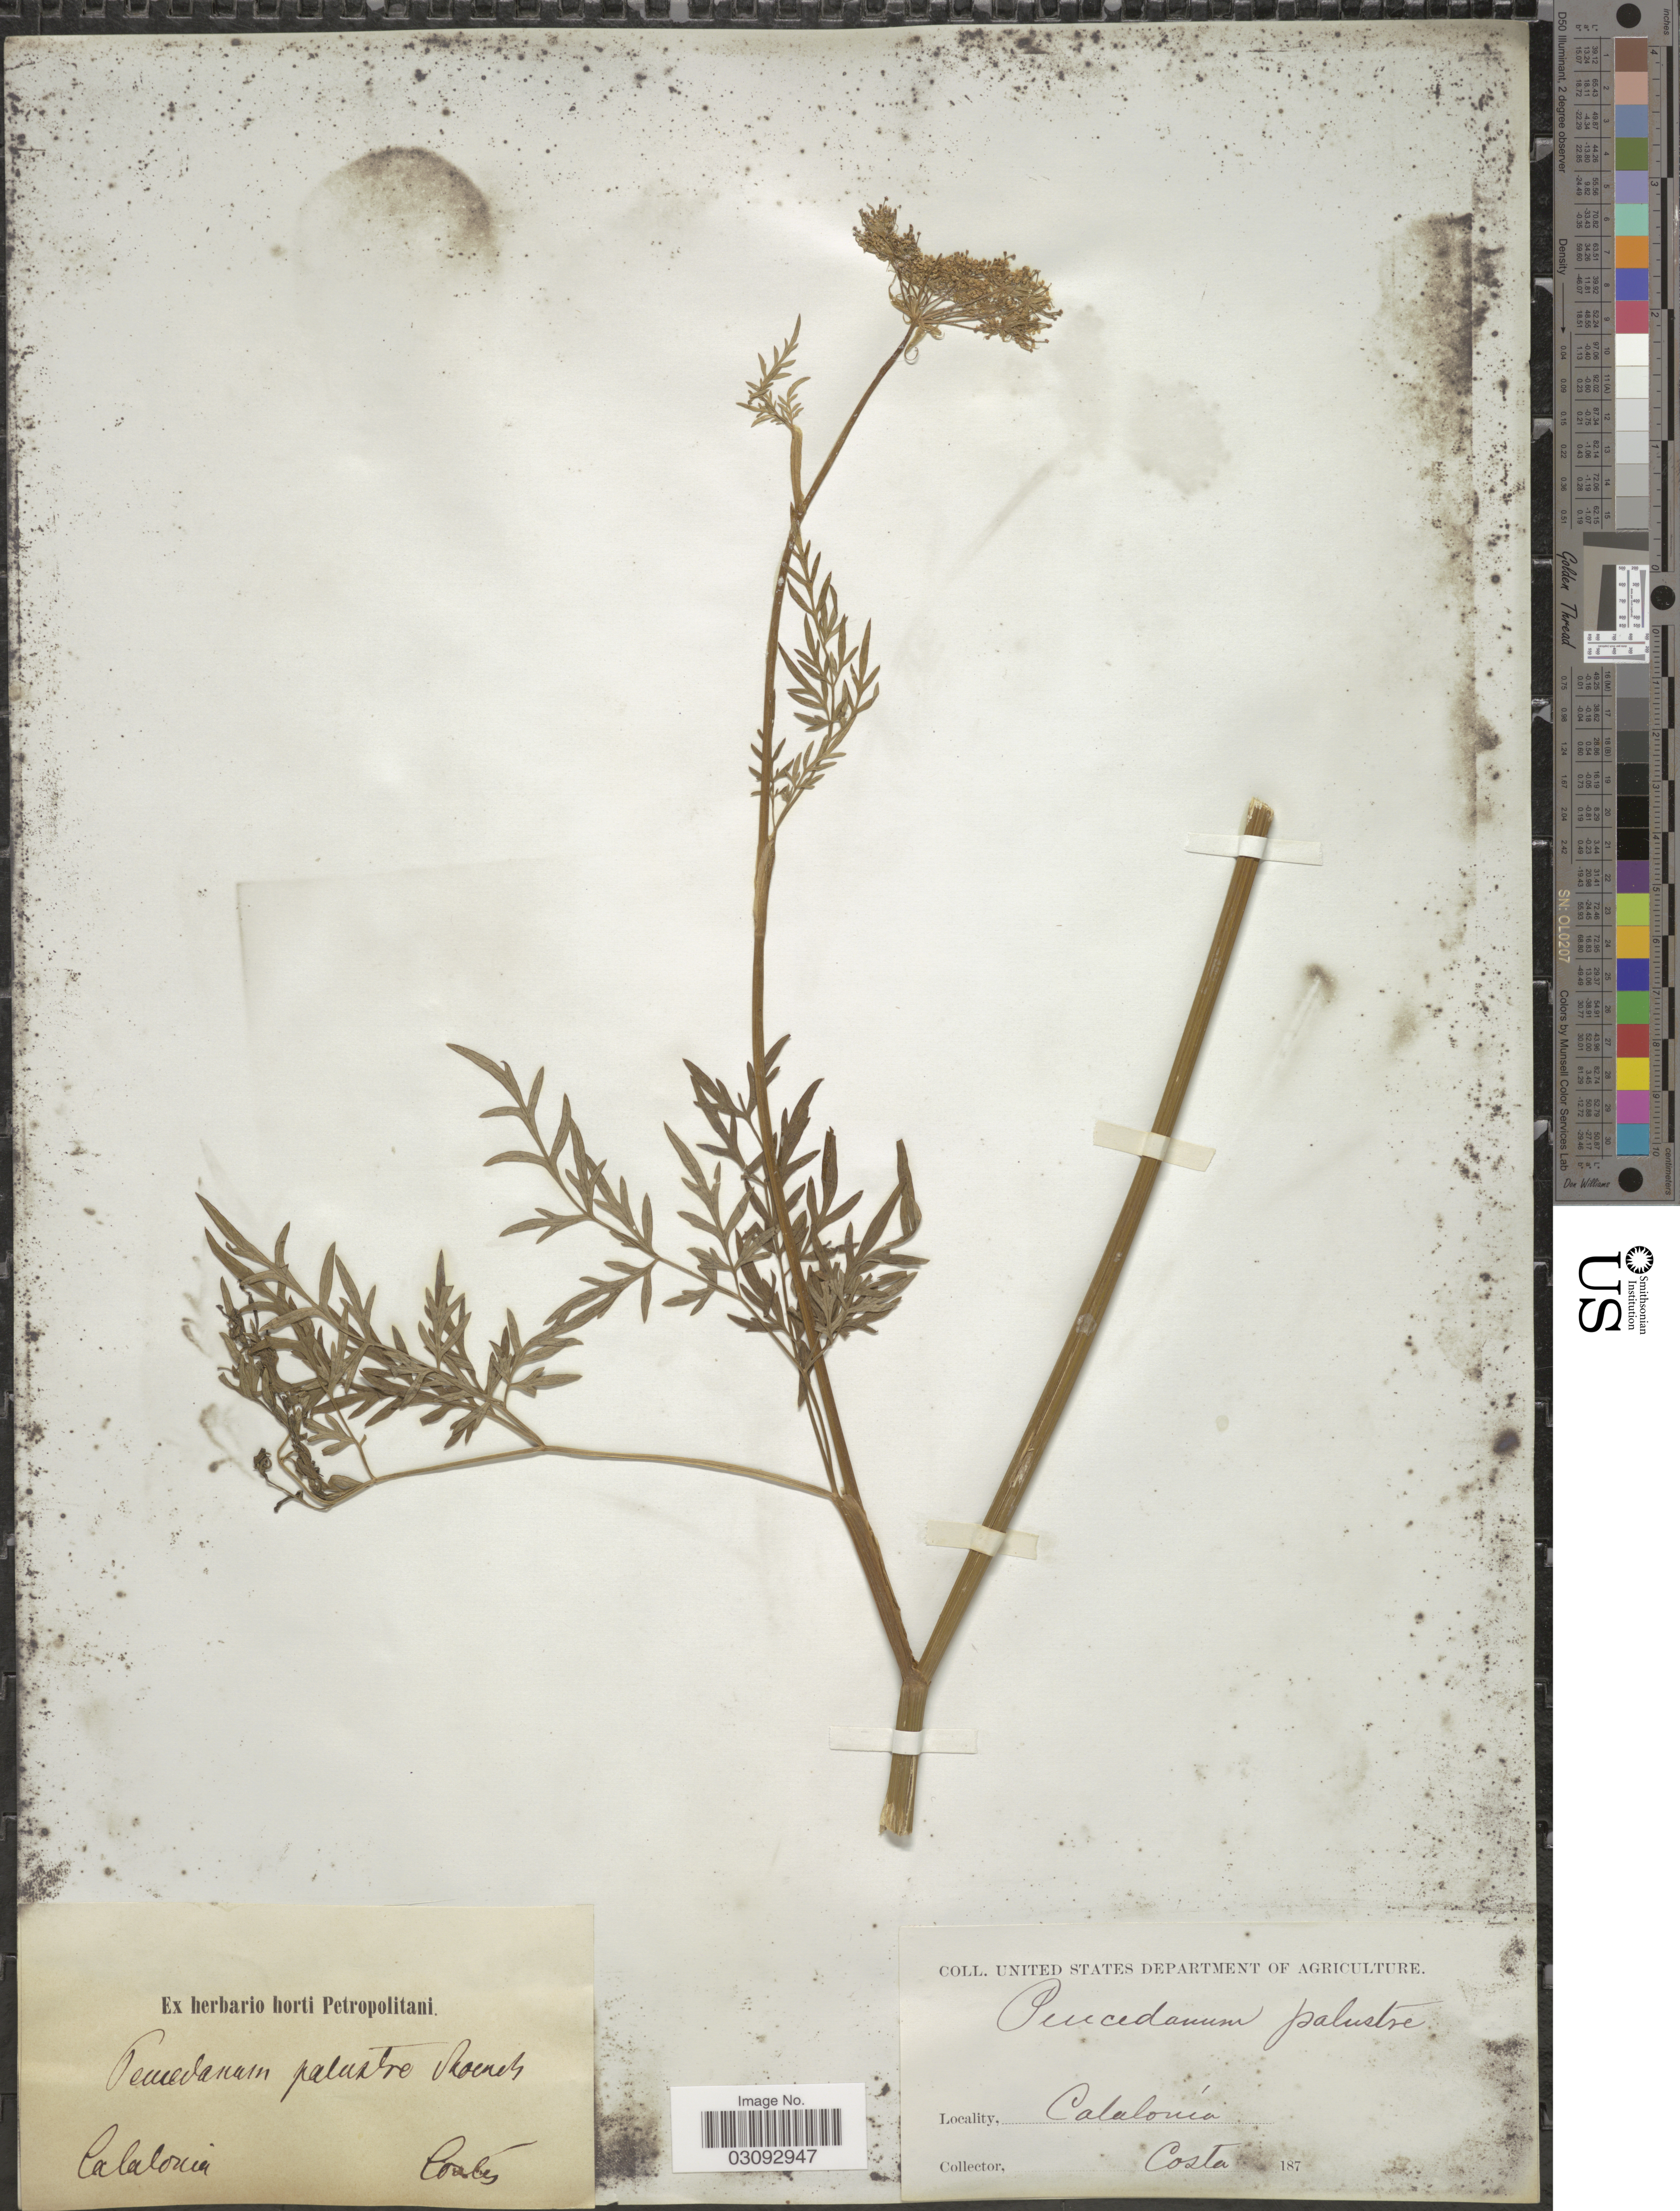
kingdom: Plantae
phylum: Tracheophyta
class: Magnoliopsida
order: Apiales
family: Apiaceae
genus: Peucedanum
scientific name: Peucedanum palustre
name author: (L.) Moench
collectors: -. Costa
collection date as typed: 187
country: Spain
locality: Catalonia.